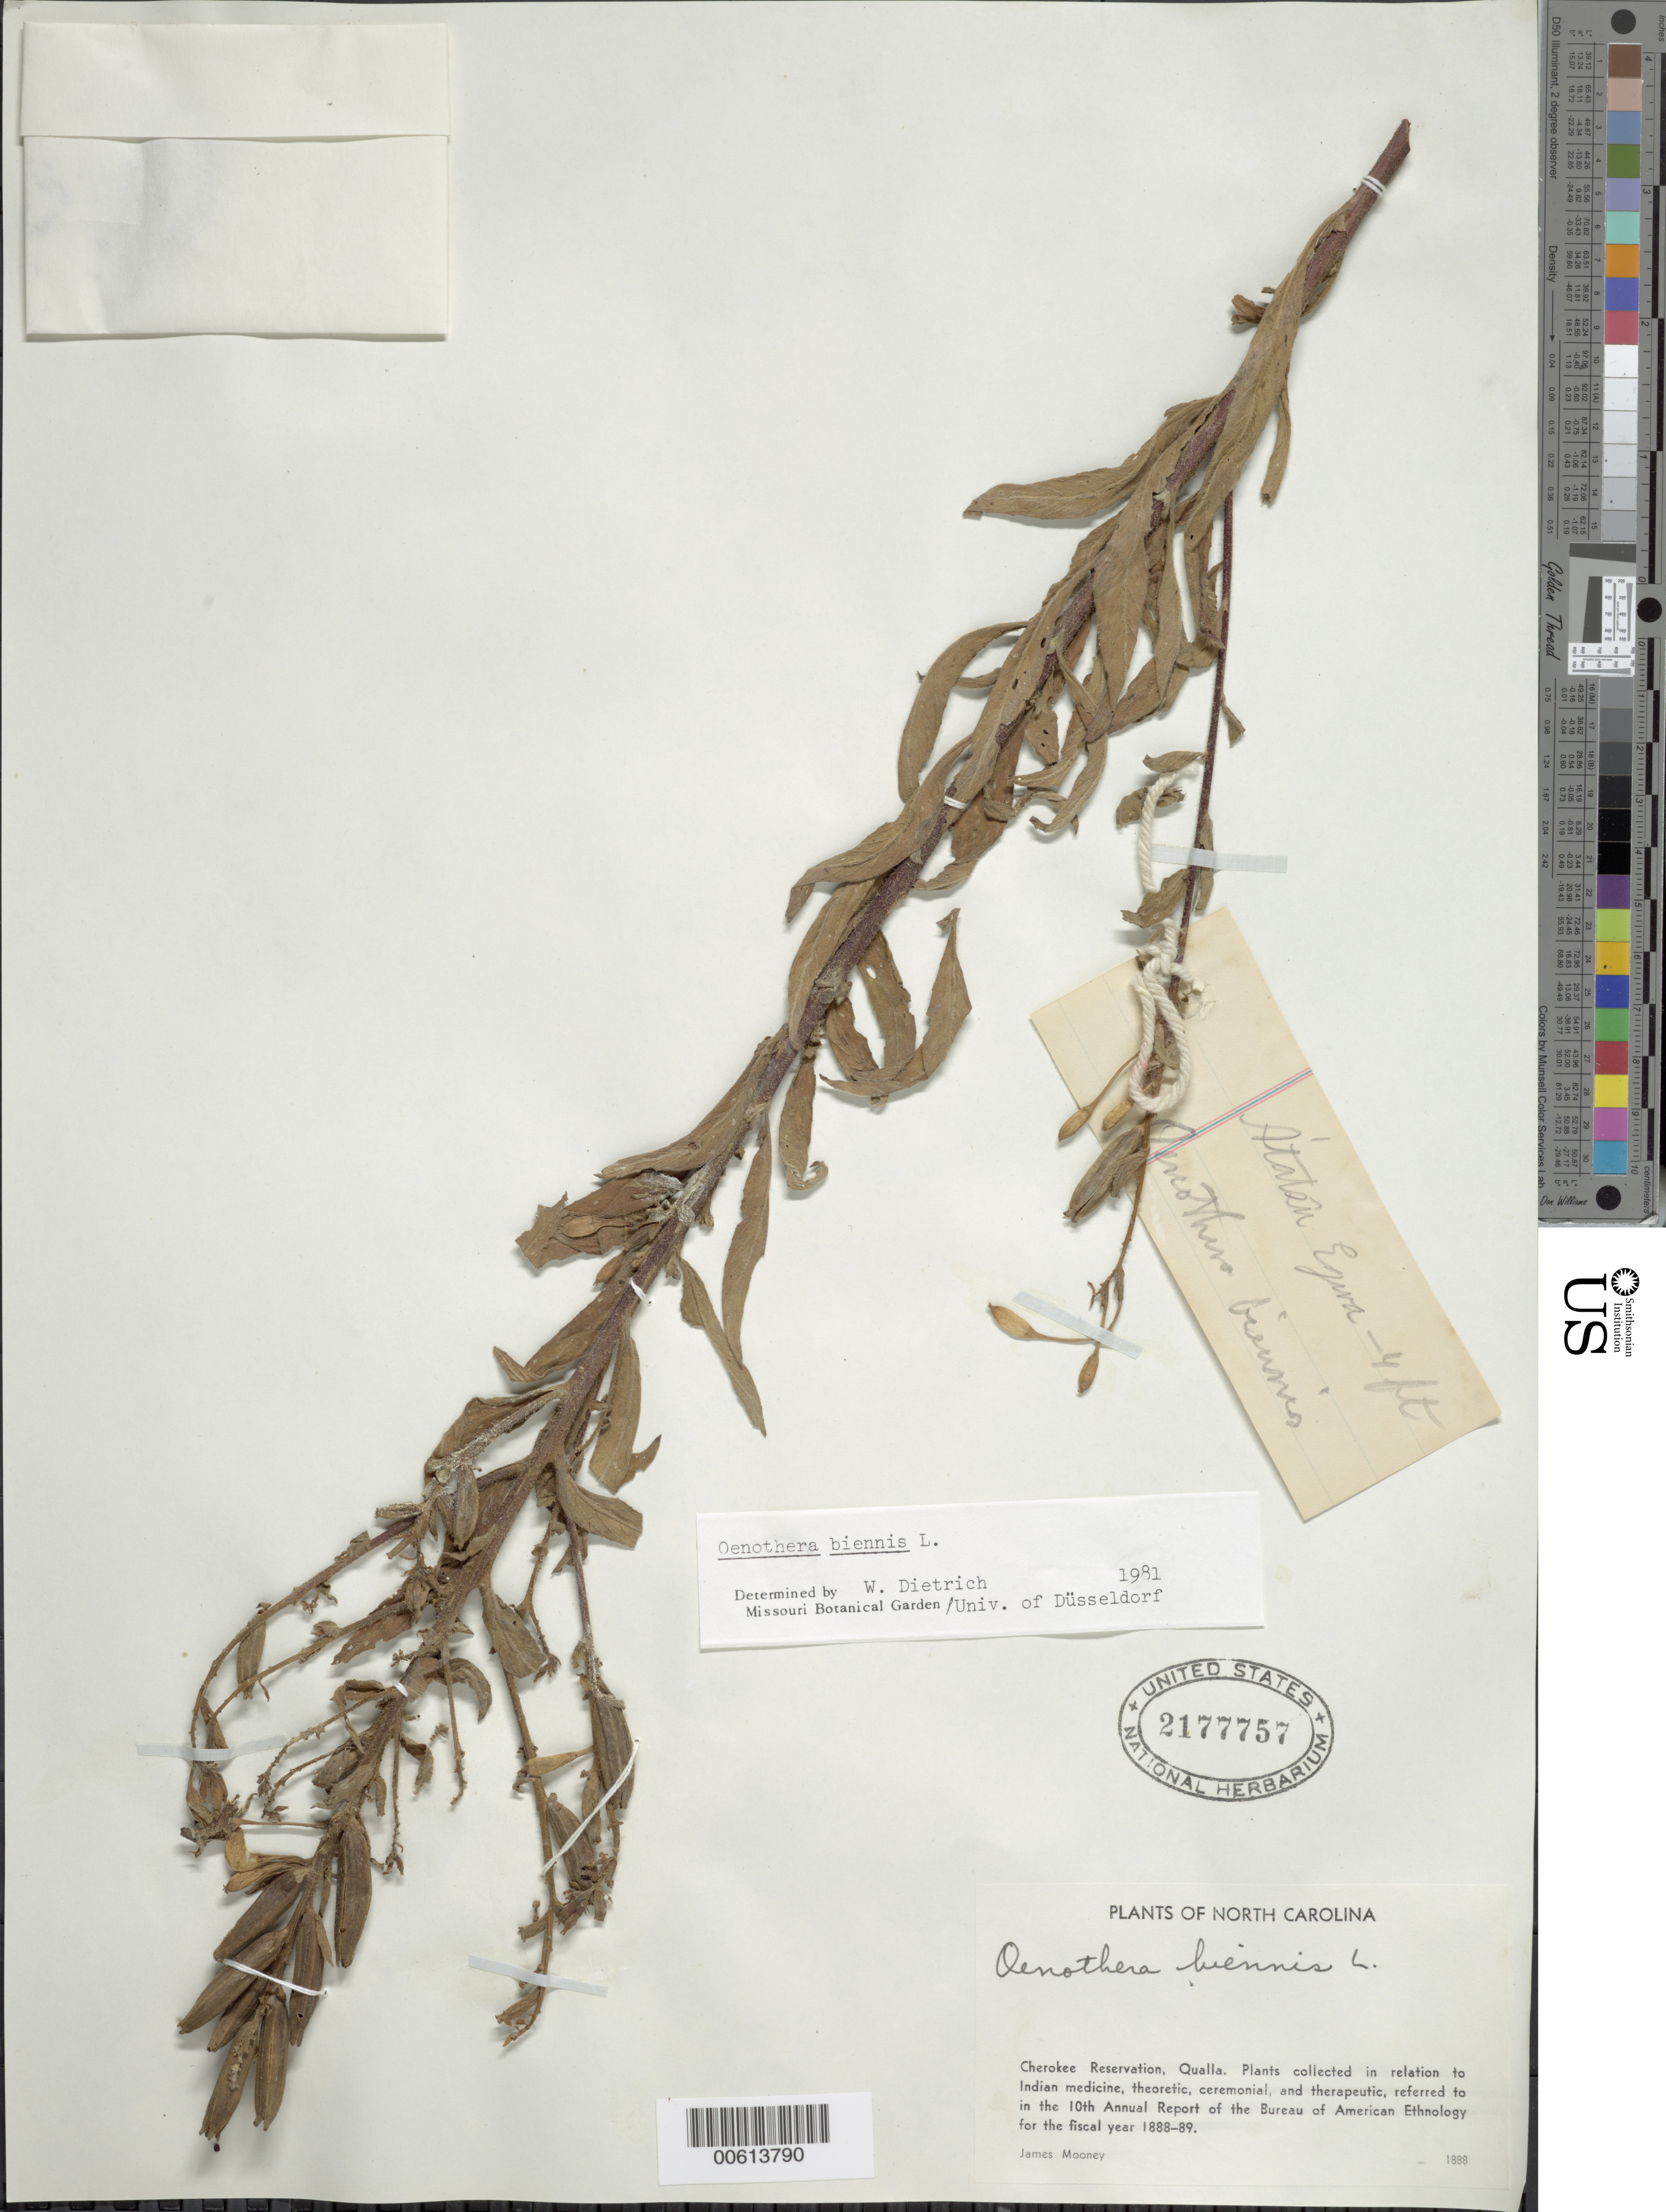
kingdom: Plantae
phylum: Tracheophyta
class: Magnoliopsida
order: Myrtales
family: Onagraceae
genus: Oenothera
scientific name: Oenothera biennis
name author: L.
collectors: J. Mooney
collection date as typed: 1888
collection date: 1888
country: United States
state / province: North Carolina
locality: Cherokee Reservation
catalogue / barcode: US 2177757